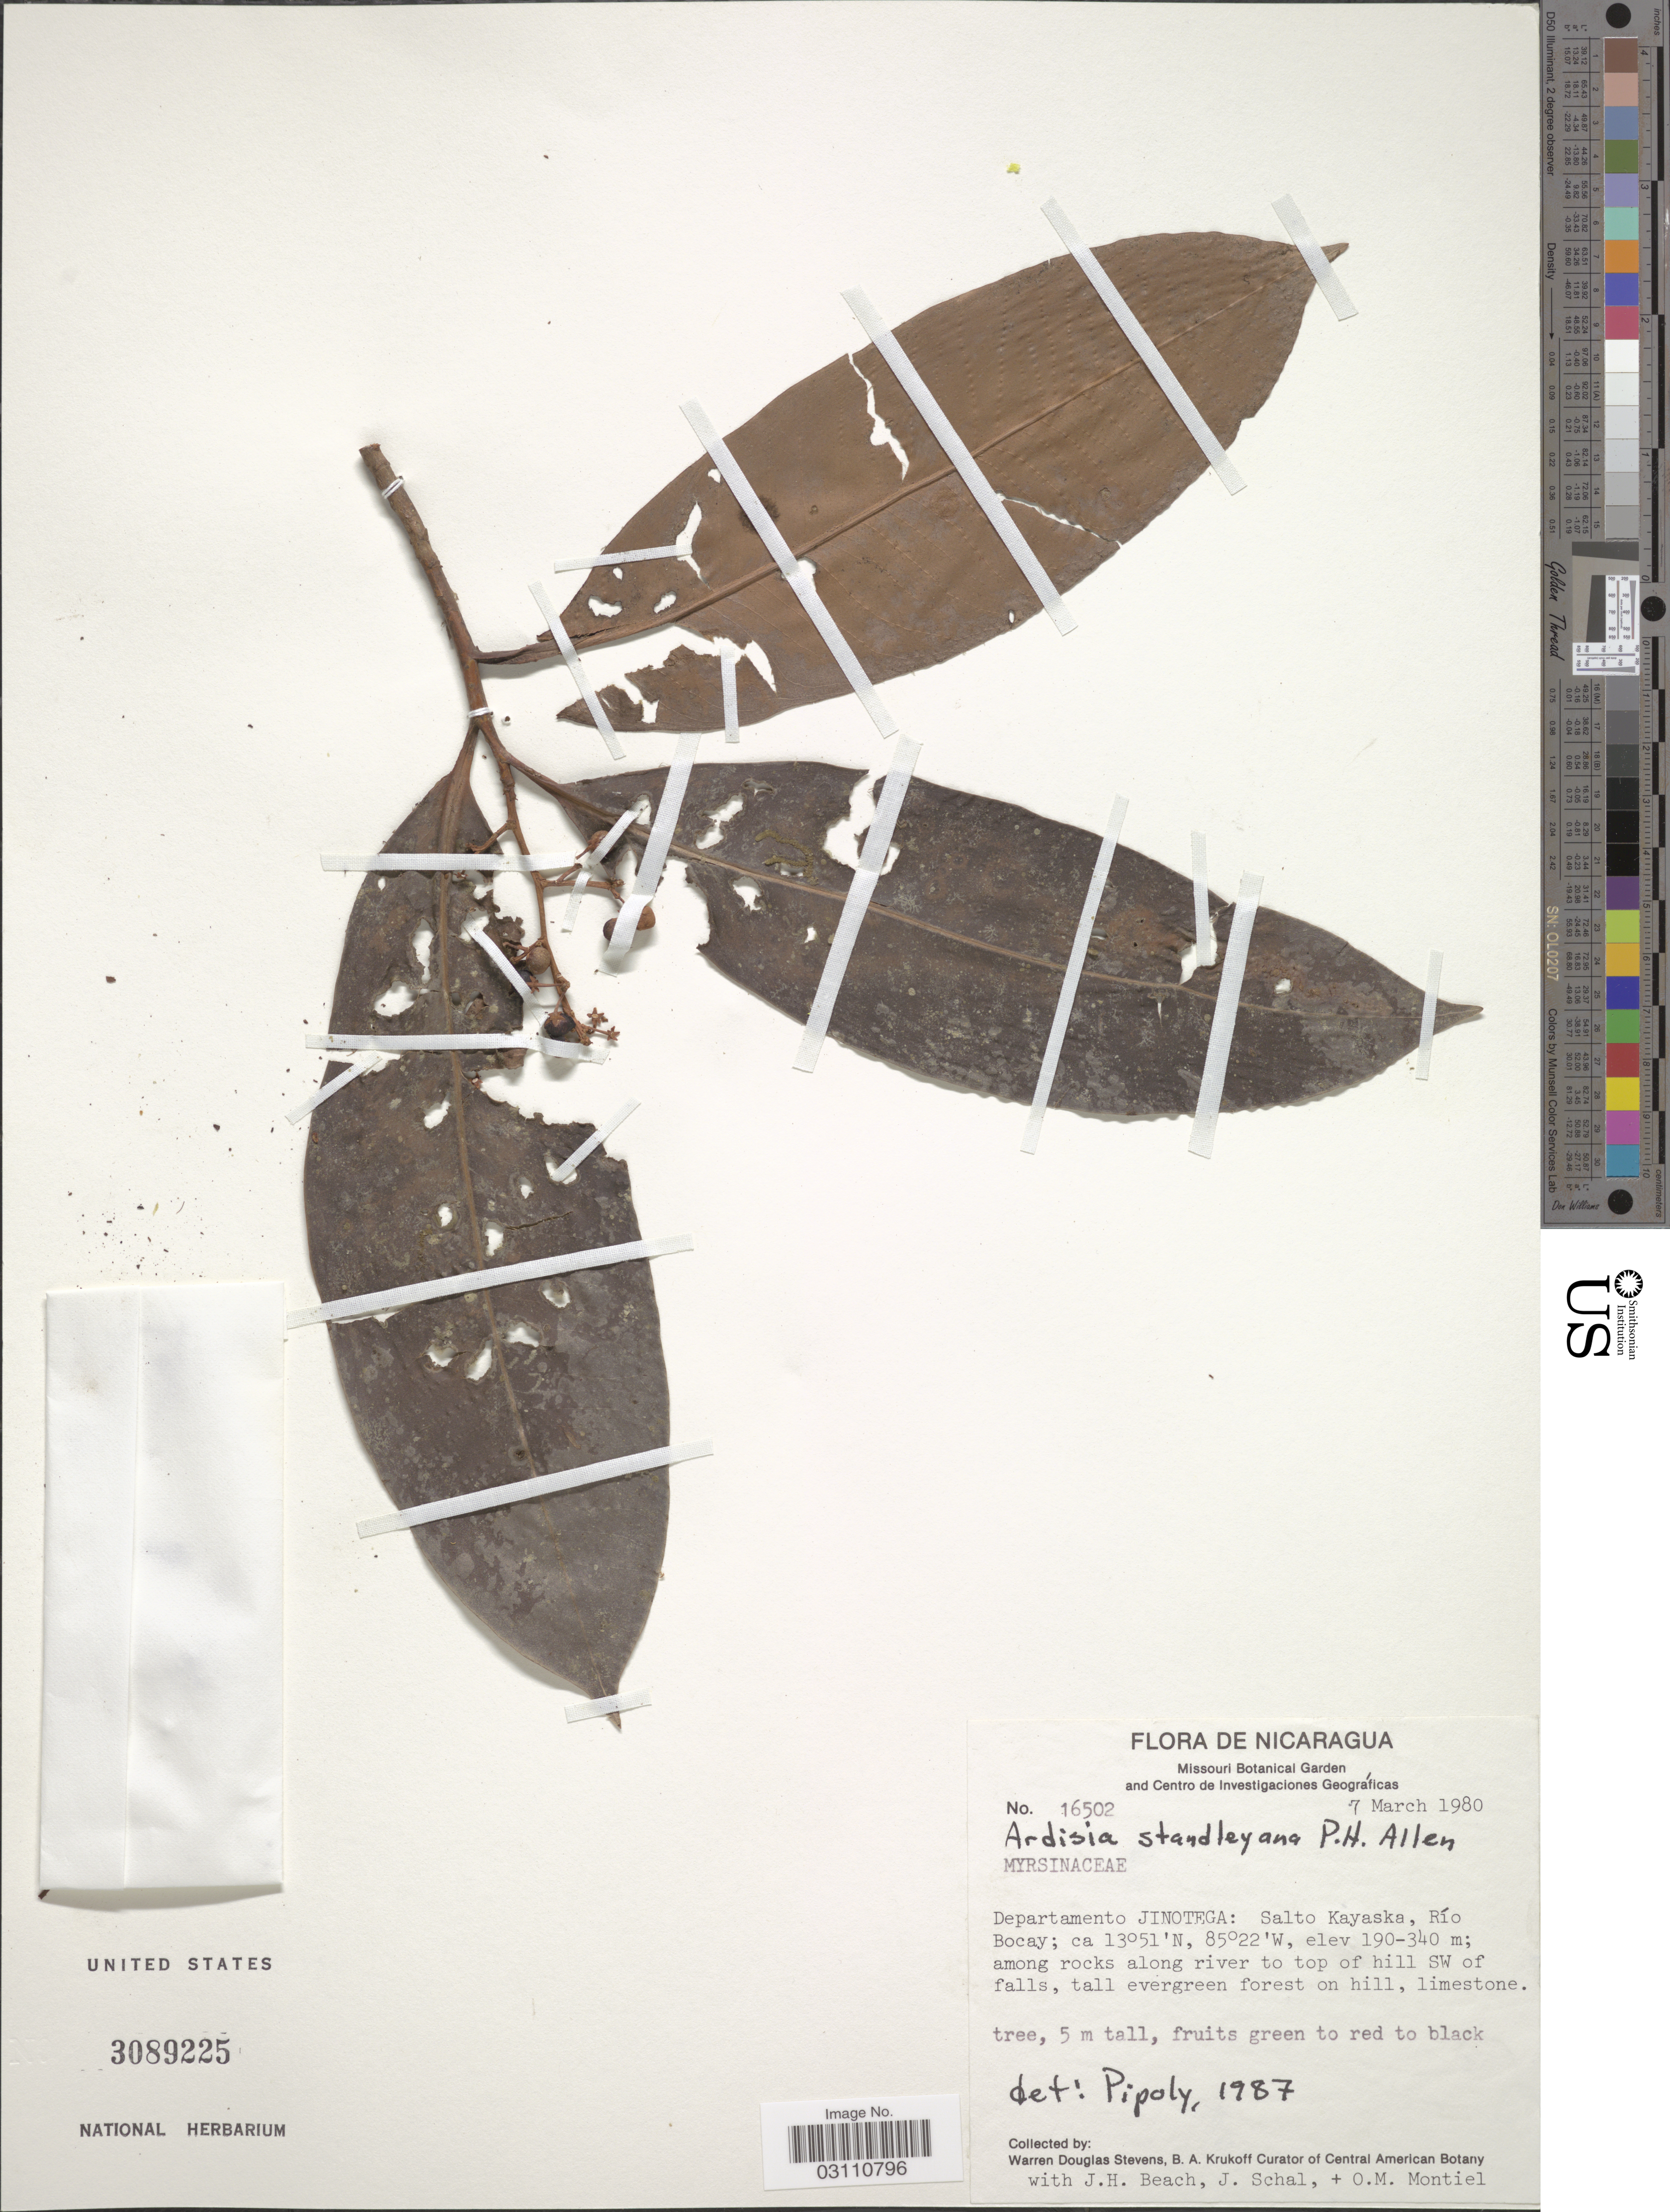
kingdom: Plantae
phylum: Tracheophyta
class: Magnoliopsida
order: Ericales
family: Primulaceae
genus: Ardisia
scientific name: Ardisia standleyana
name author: P.H. Allen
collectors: W. D. Stevens, J. Beach, J. Schal & O. Montiel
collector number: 16502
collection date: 1980-03-07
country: Nicaragua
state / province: Jinotega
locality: Departamento Jinotega: Salto Kayaska, Río Bocay. Among rocks along river to top of hill SW of falls.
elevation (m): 190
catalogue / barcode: US 3089225